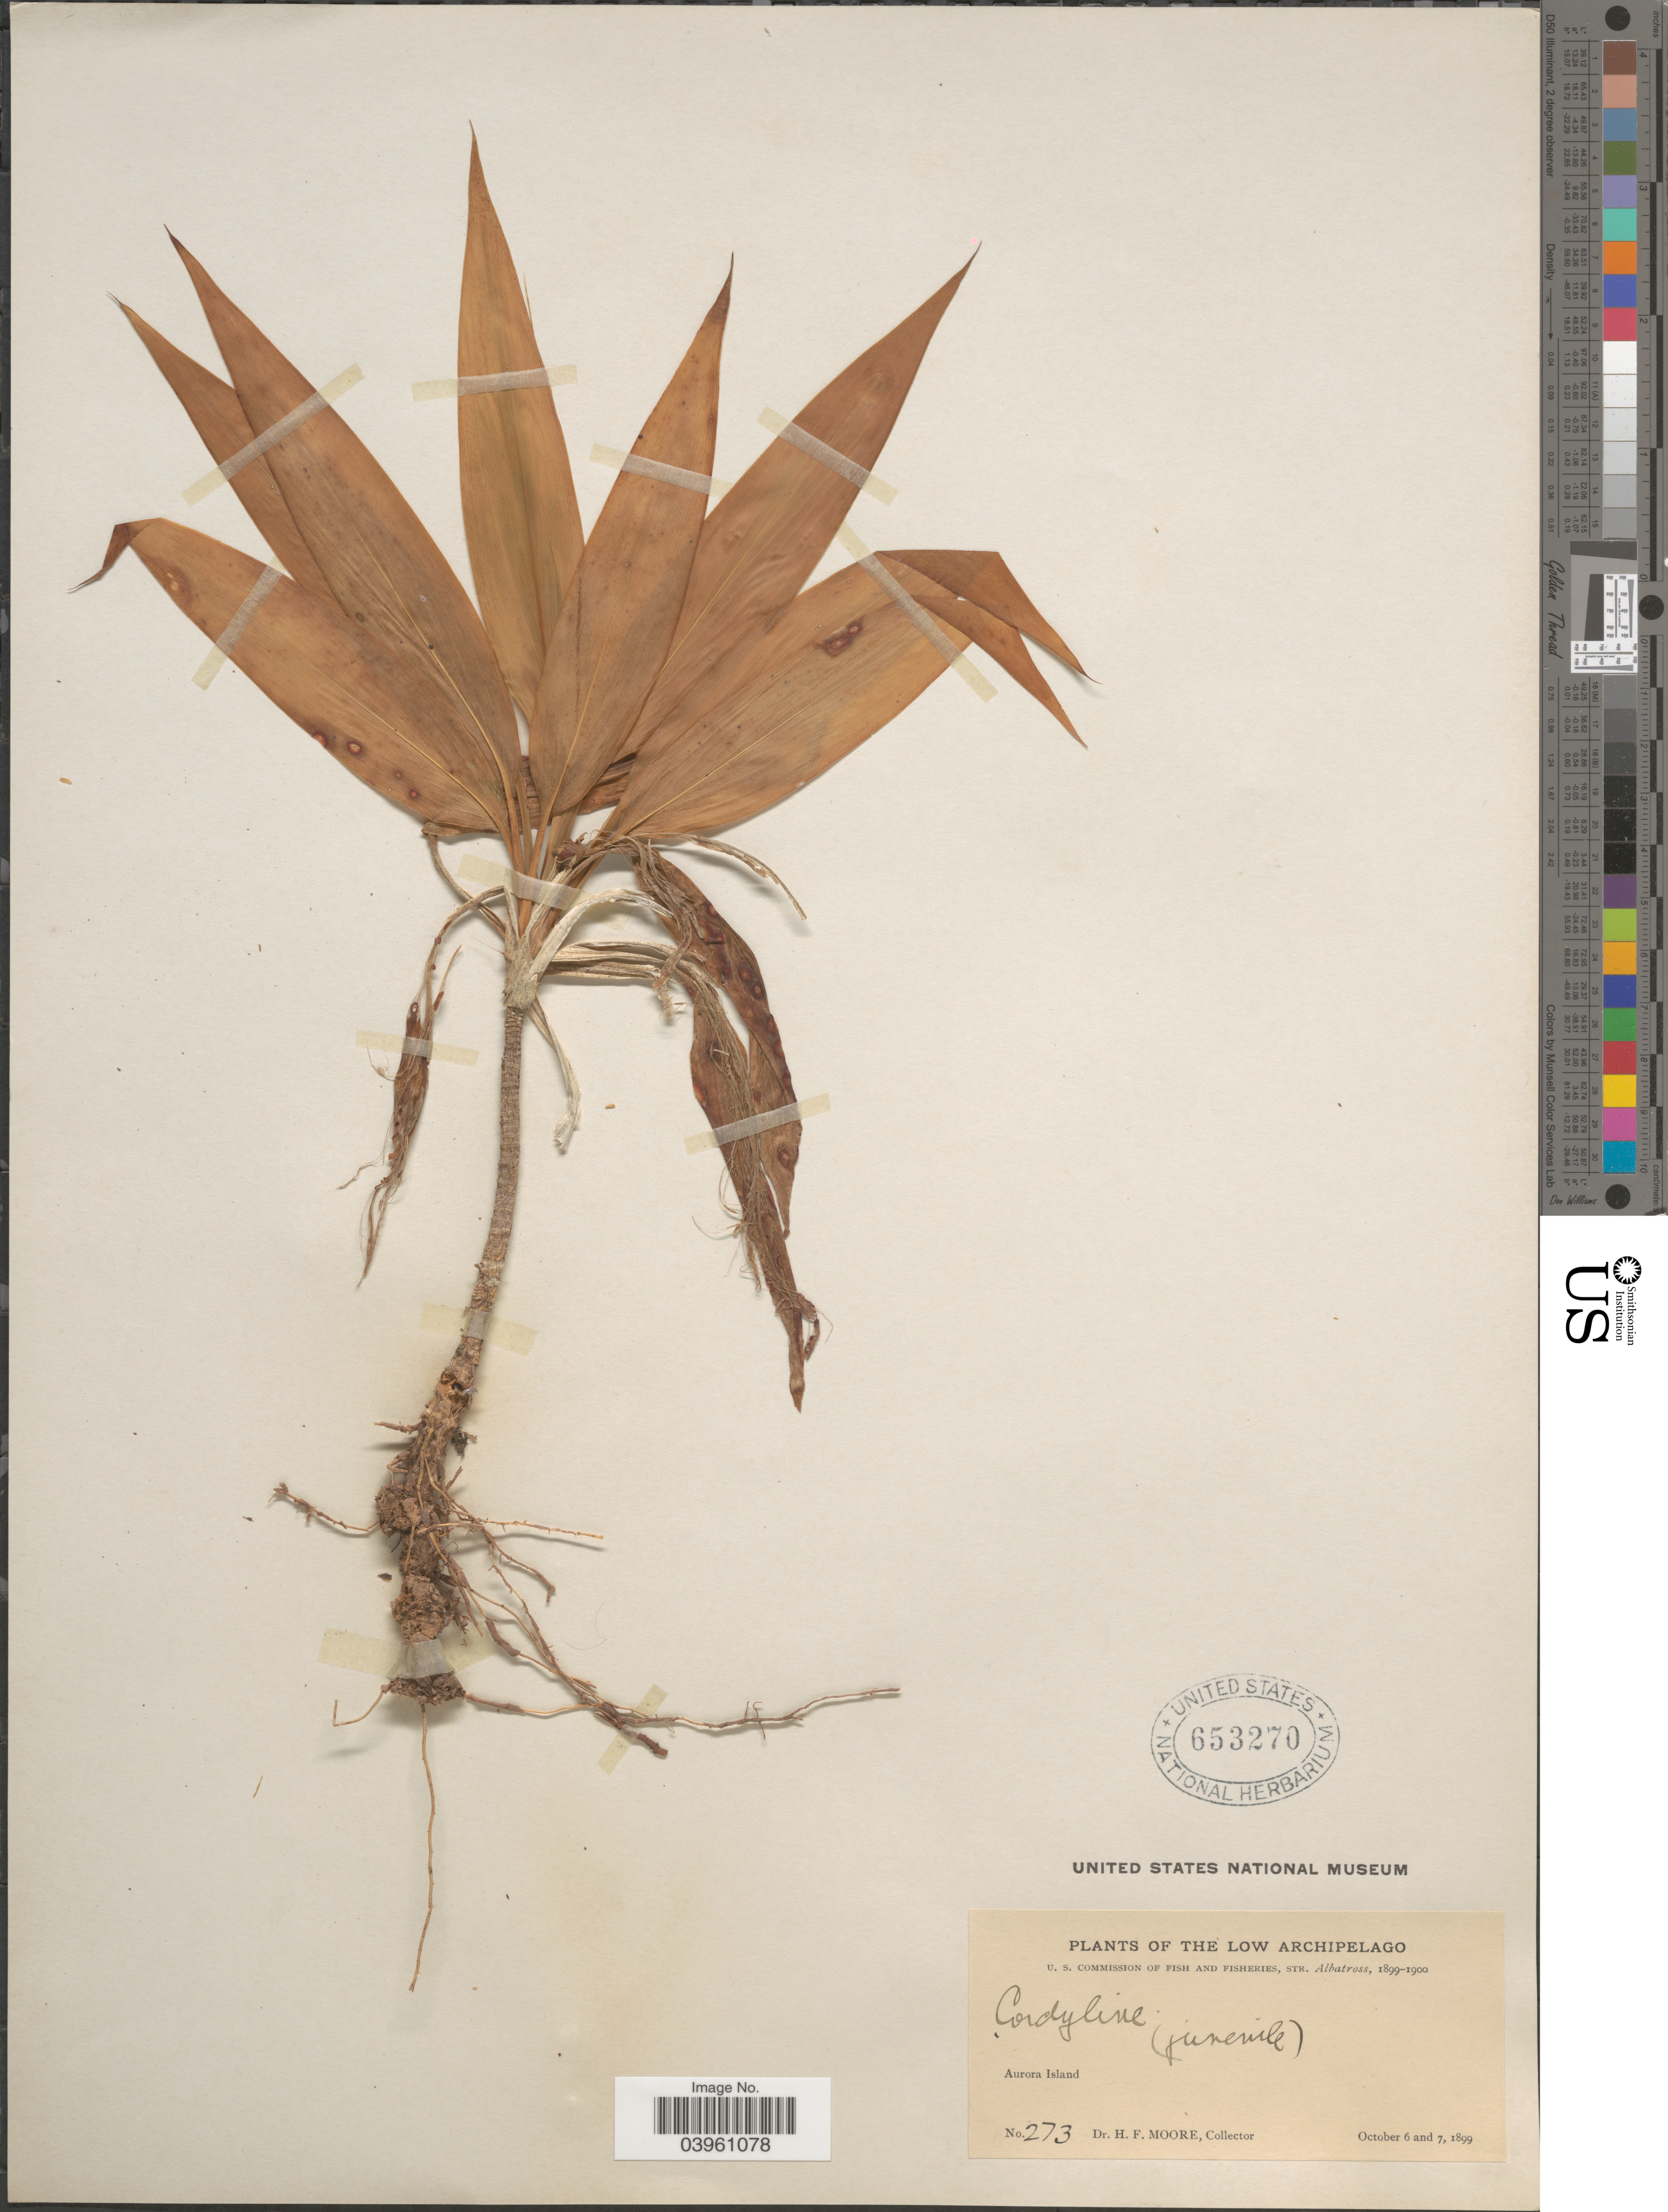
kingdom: Plantae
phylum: Tracheophyta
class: Liliopsida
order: Asparagales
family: Asparagaceae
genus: Cordyline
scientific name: Cordyline sp.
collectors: H. F. Moore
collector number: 273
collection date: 1899-10-06/1899-10-07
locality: The Low Archipelago. Aurora Island.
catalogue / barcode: US 653270